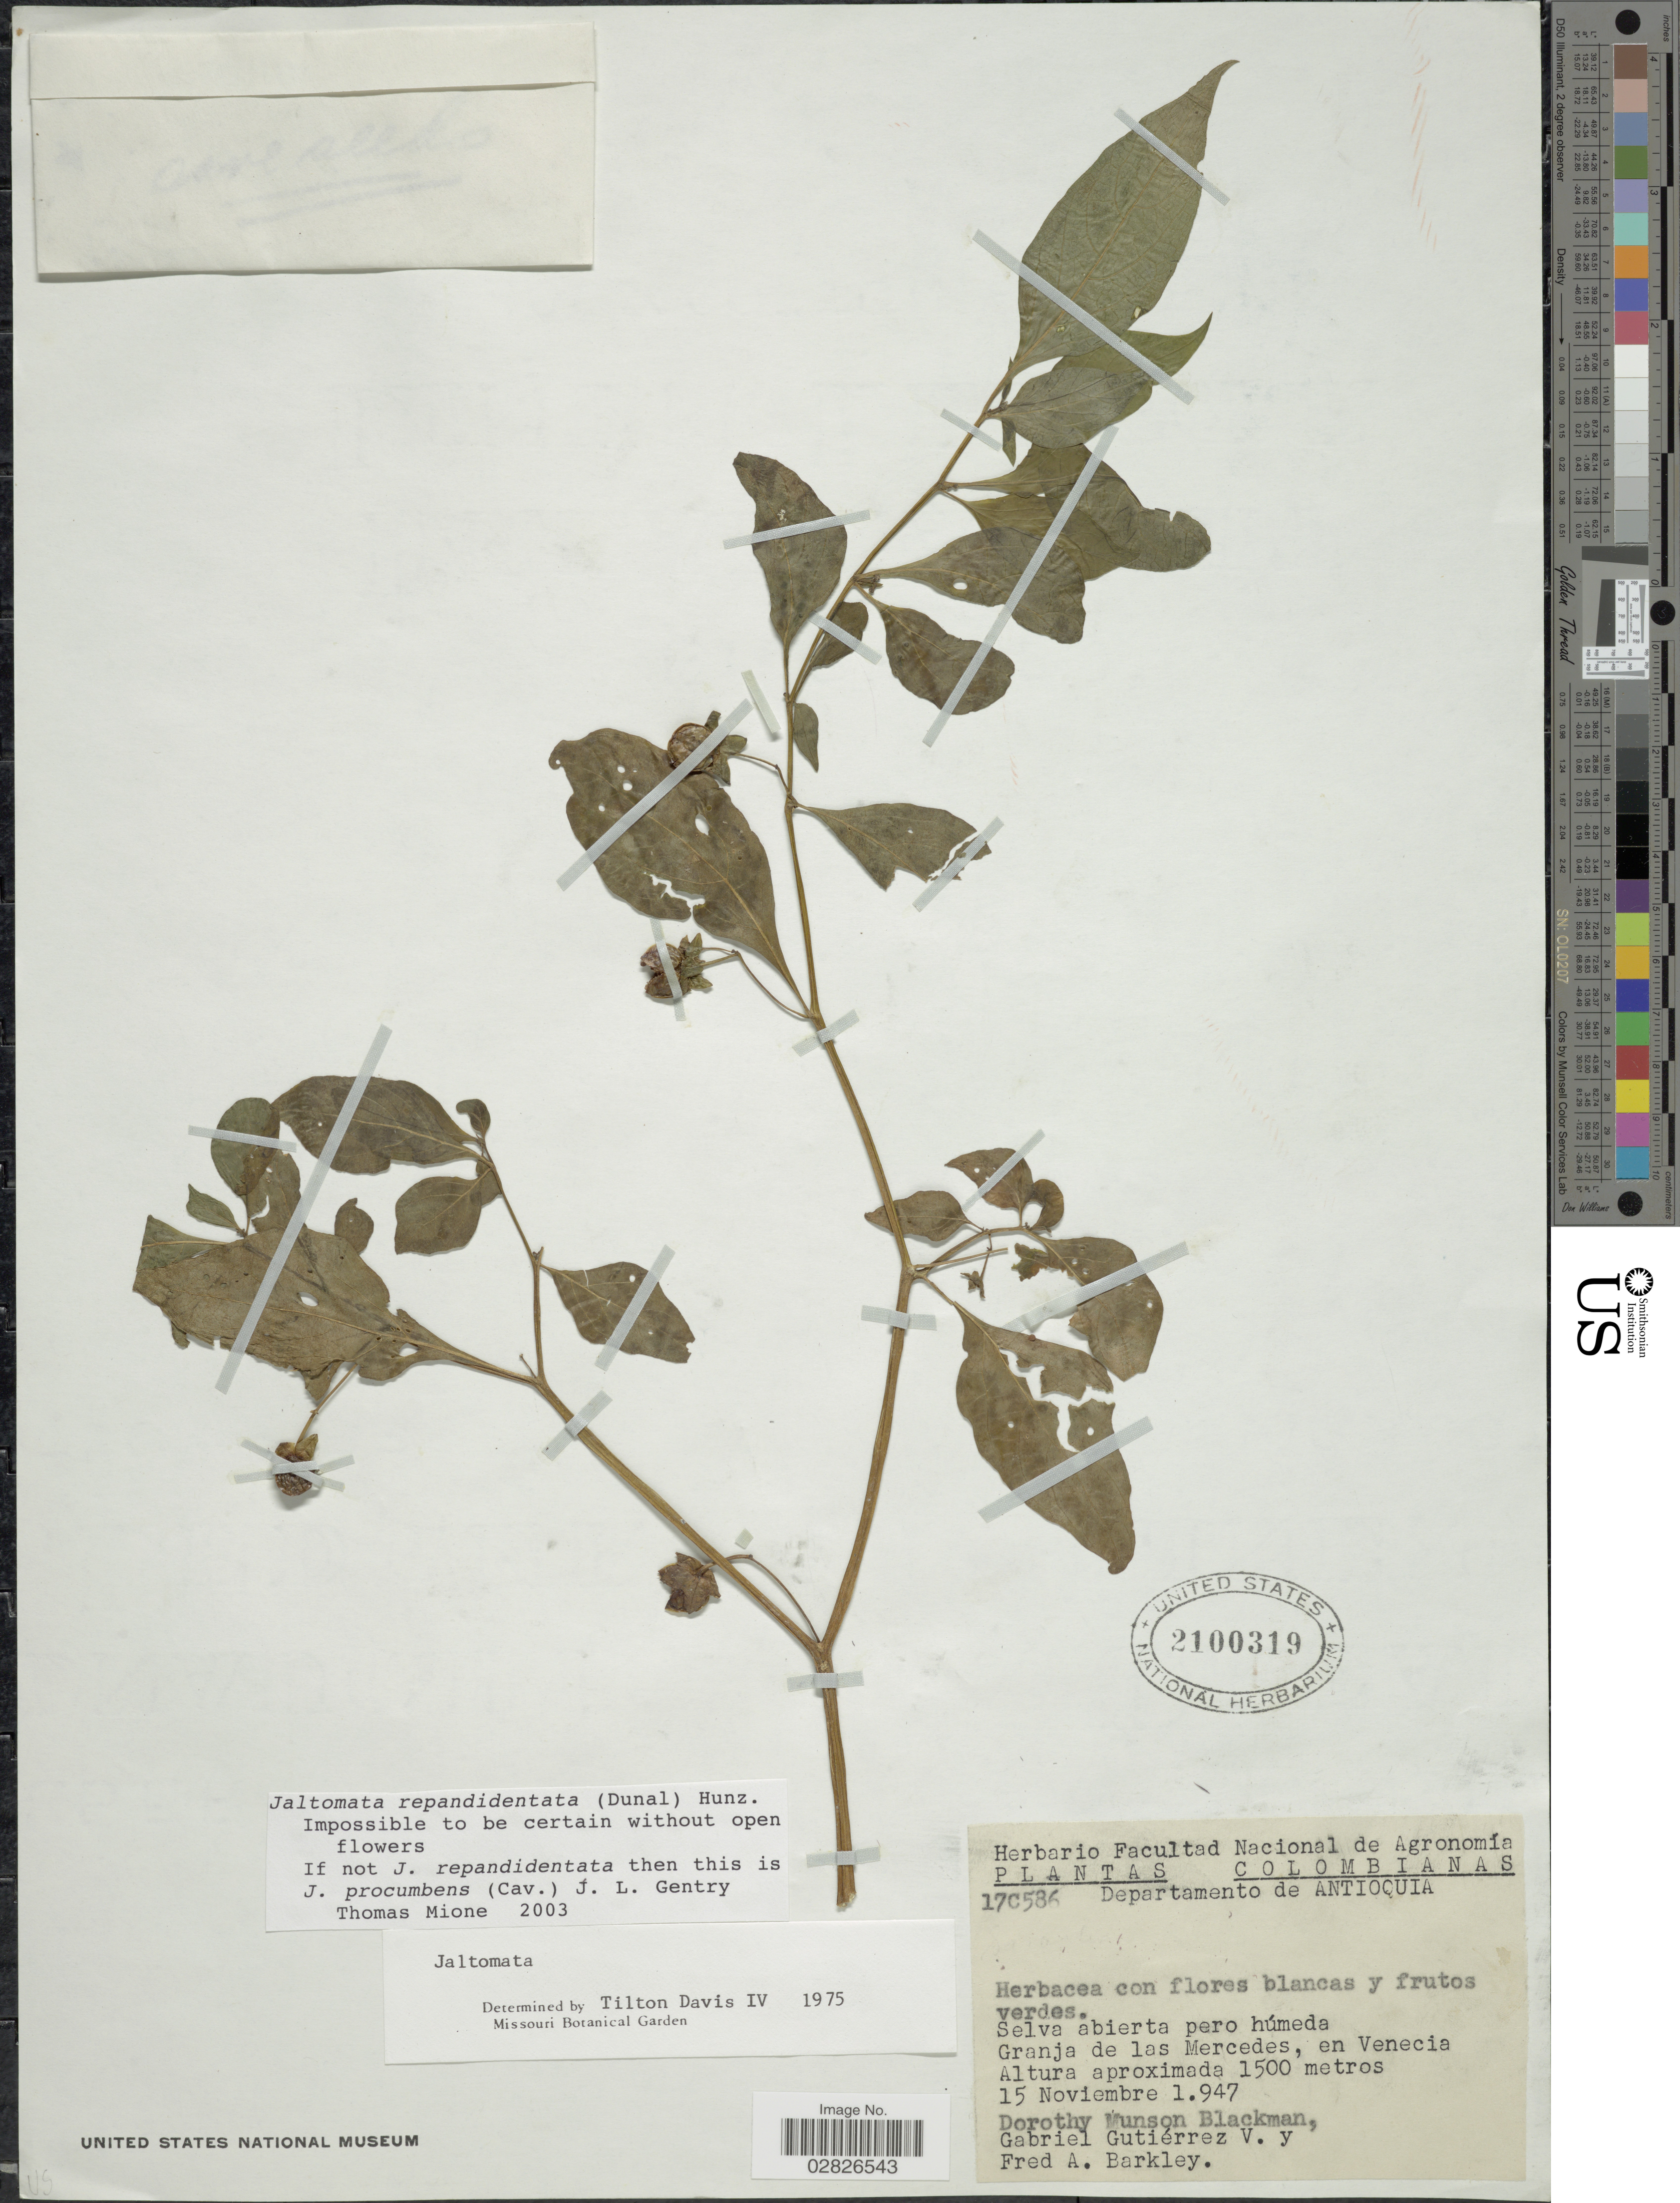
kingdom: Plantae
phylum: Tracheophyta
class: Magnoliopsida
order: Solanales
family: Solanaceae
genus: Jaltomata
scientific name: Jaltomata repandidentata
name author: (Dunal) Hunz.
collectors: D. Blackman, G. Guttierez V. & F. A. Barkley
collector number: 17c586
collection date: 1947-11-15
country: Colombia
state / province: Antioquia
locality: Departamento de Antioquia, Selva abierta pero húmeda Granja de las Mercedes, en Venecia.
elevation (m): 1500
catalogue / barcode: US 2100319